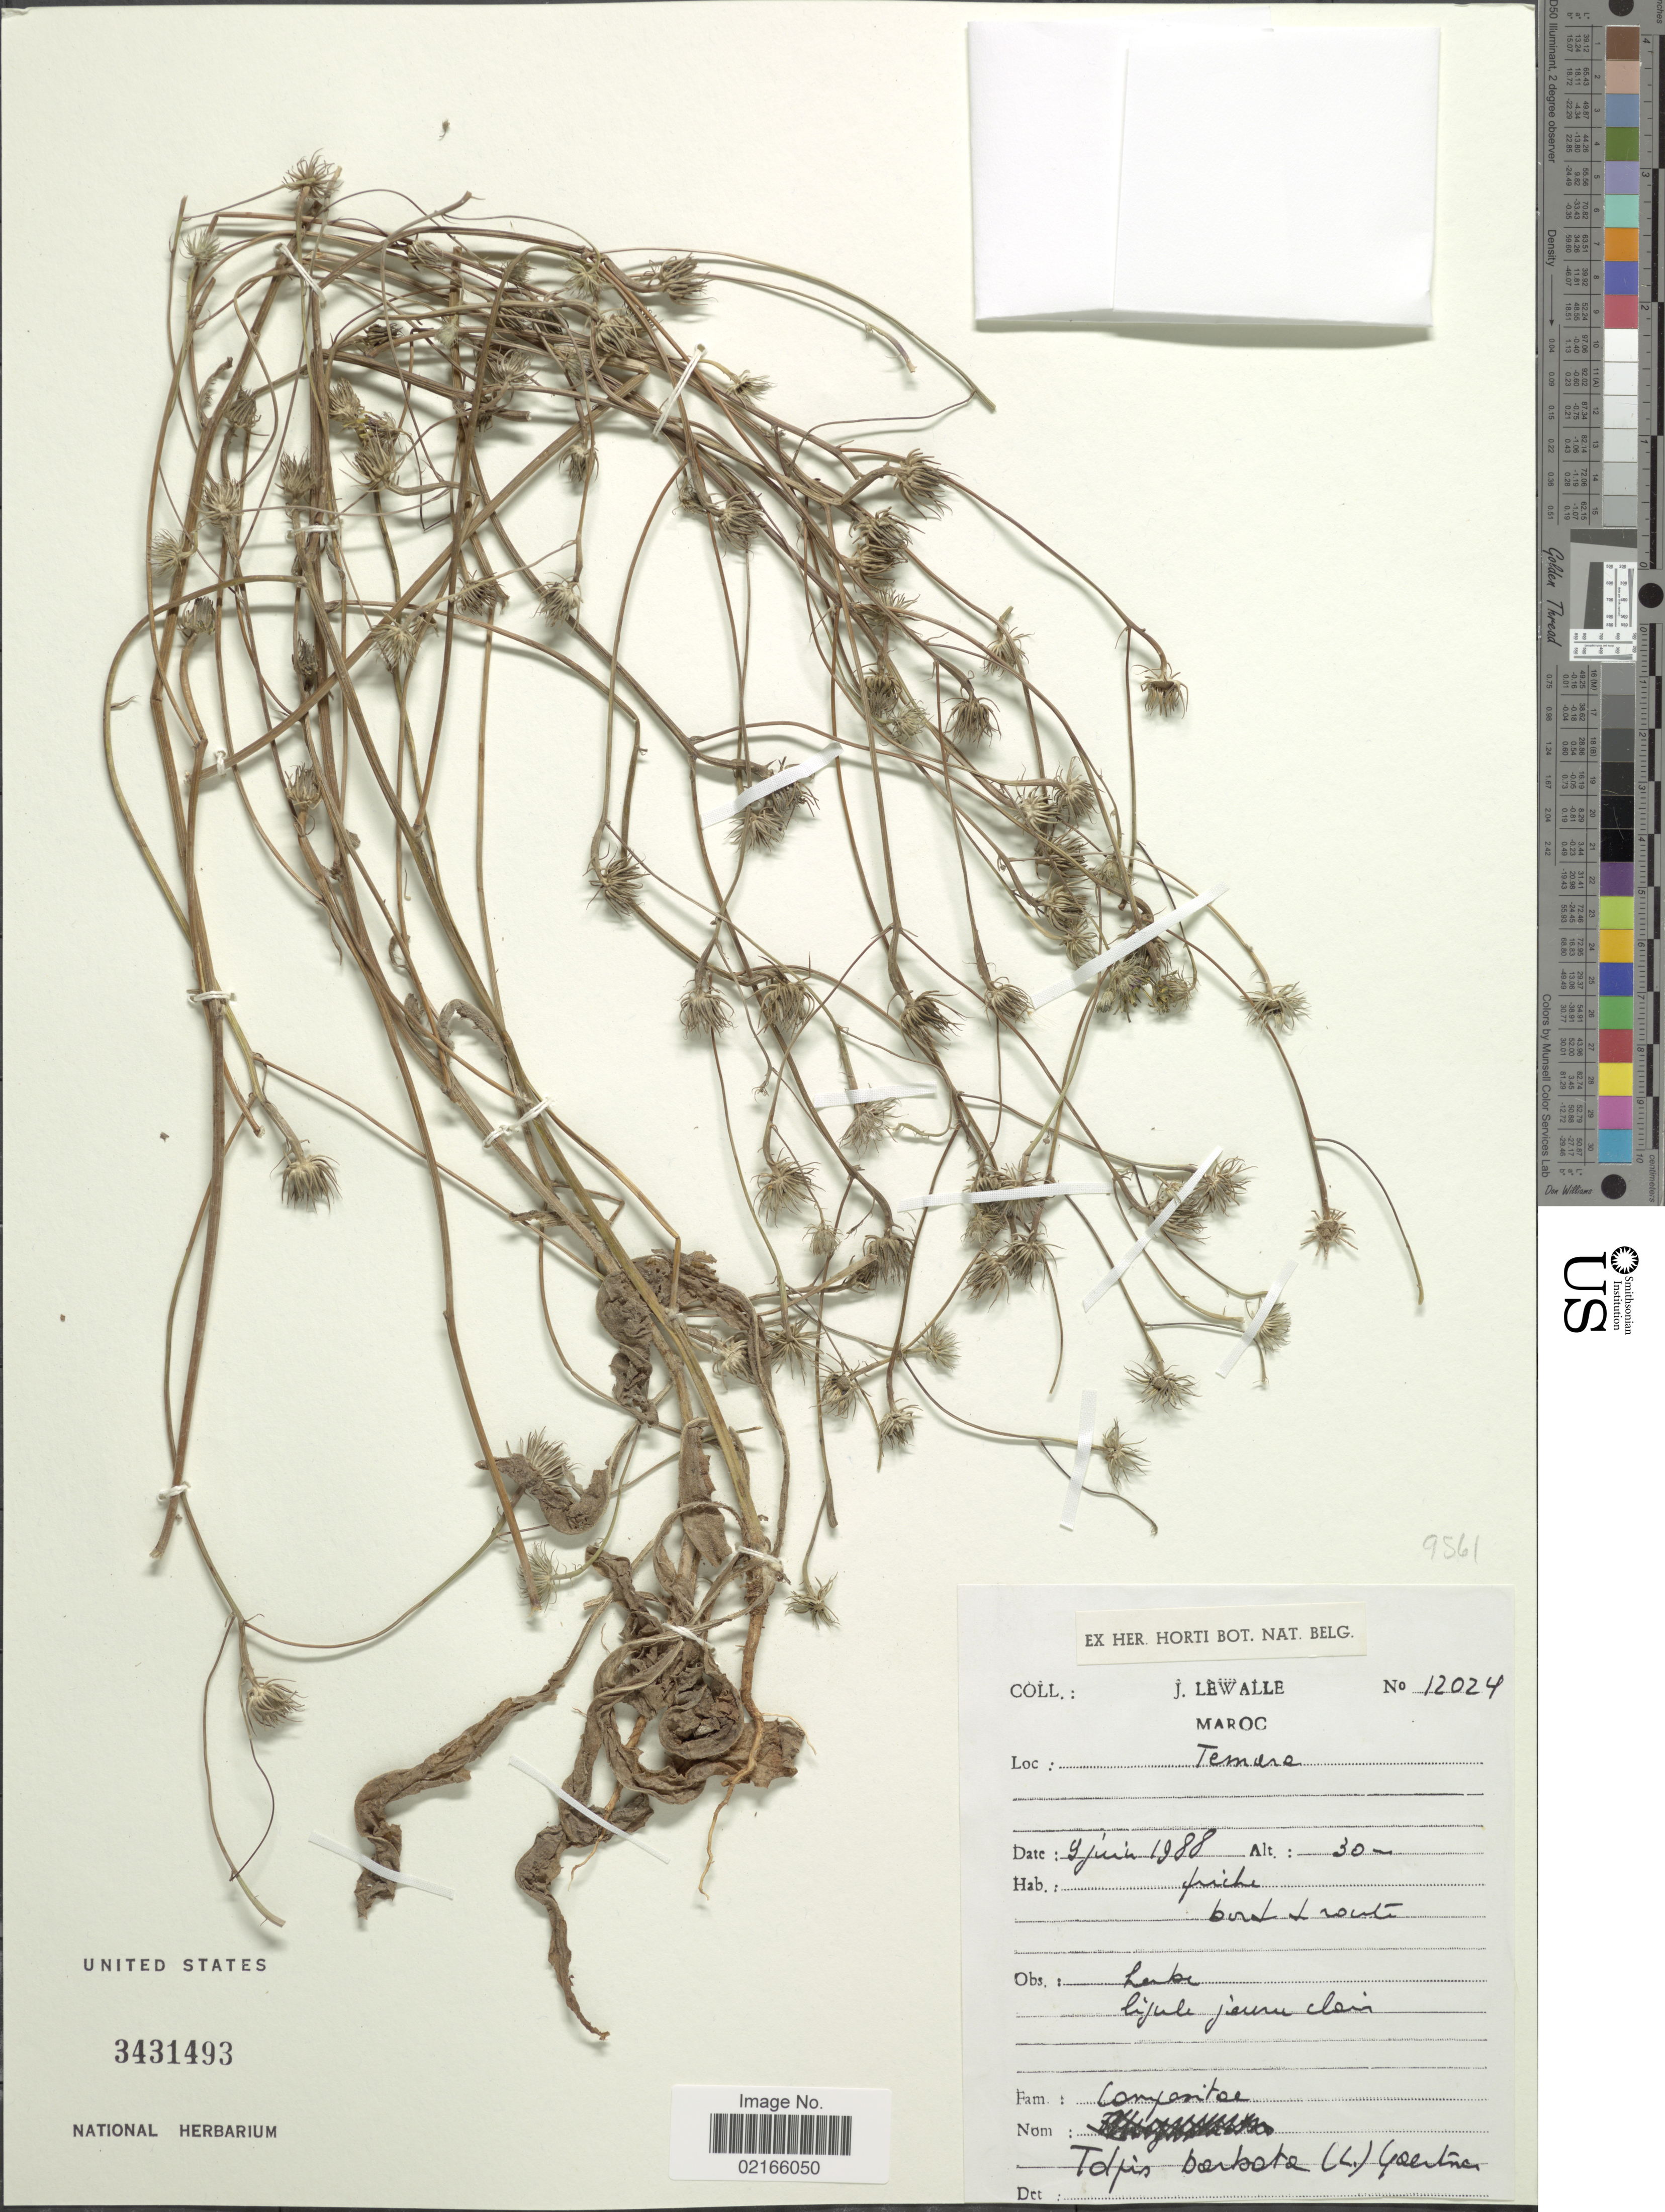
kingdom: Plantae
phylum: Tracheophyta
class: Magnoliopsida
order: Asterales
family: Asteraceae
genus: Tolpis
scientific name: Tolpis barbata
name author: (L.) Gaertn.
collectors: J. Lewalle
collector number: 12024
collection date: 1988-06-09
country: Morocco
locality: Temare, Lube [unsure placement]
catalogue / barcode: US 3431493